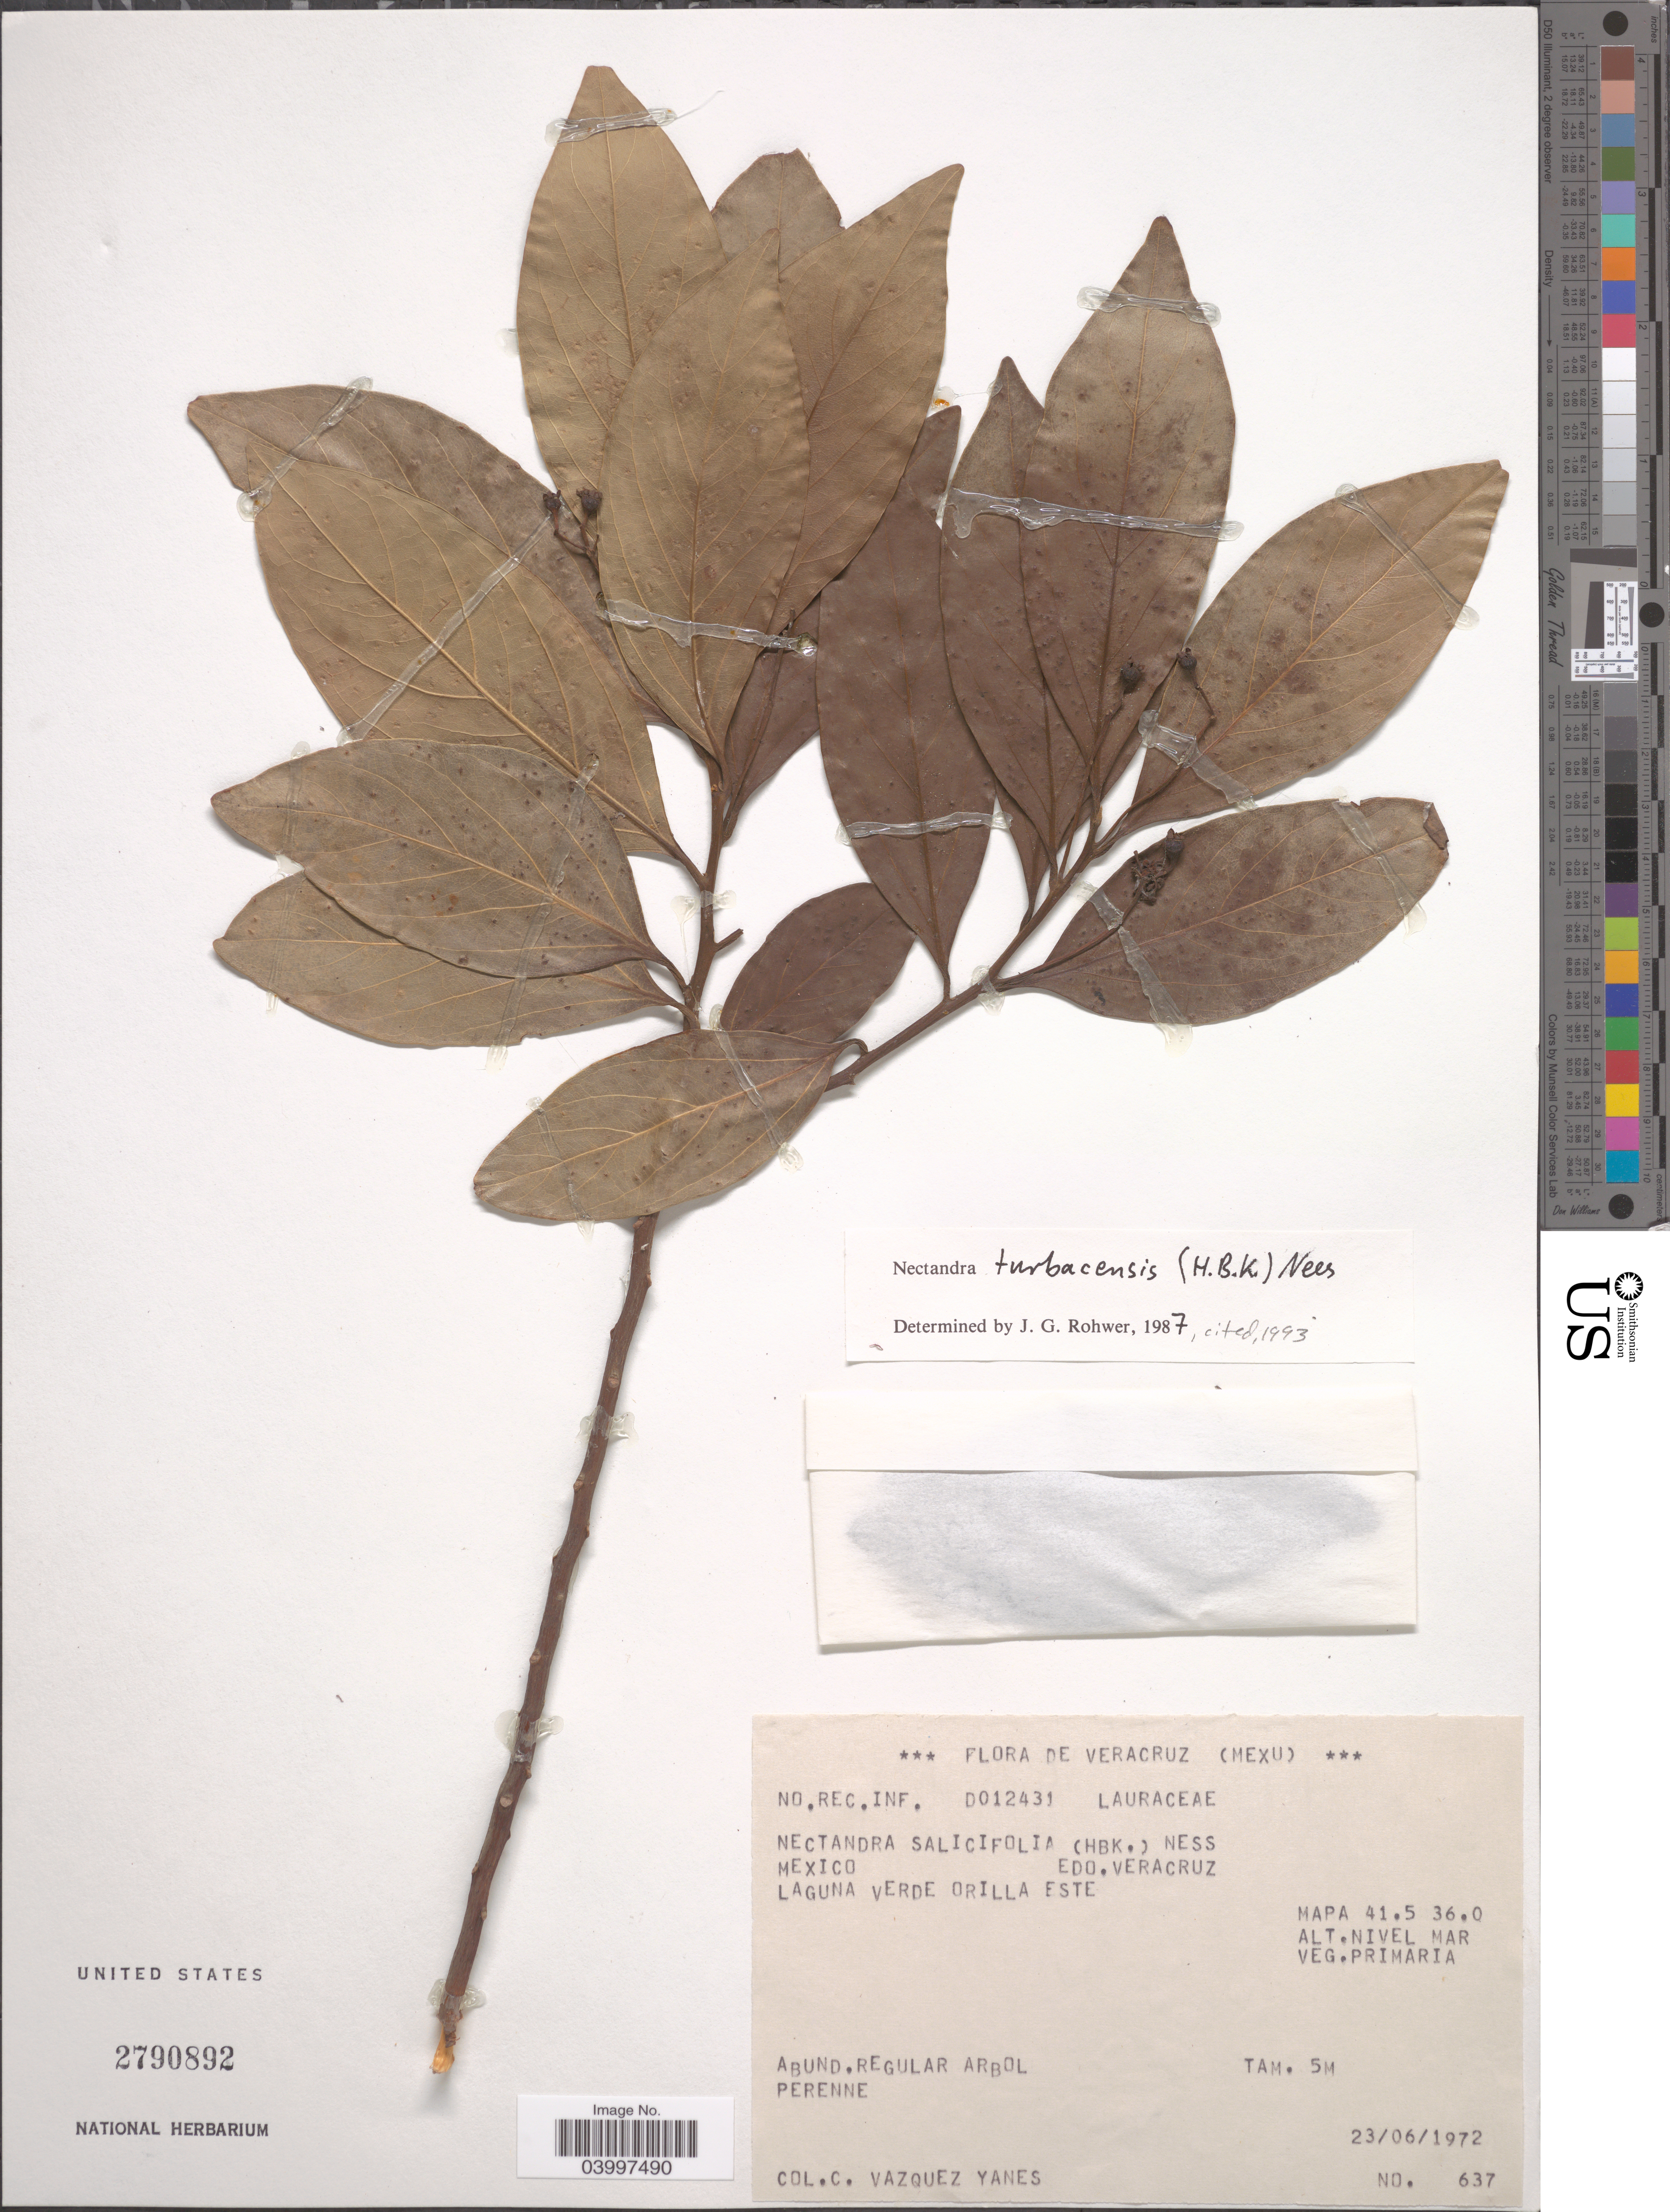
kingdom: Plantae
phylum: Tracheophyta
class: Magnoliopsida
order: Laurales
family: Lauraceae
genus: Nectandra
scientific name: Nectandra turbacensis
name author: (Kunth) Nees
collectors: C. Vazquez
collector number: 637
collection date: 1972-06-23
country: Mexico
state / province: Veracruz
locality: Veracruz. Laguna verde orilla este. Mapa 41.5 36.0.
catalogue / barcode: US 2790892